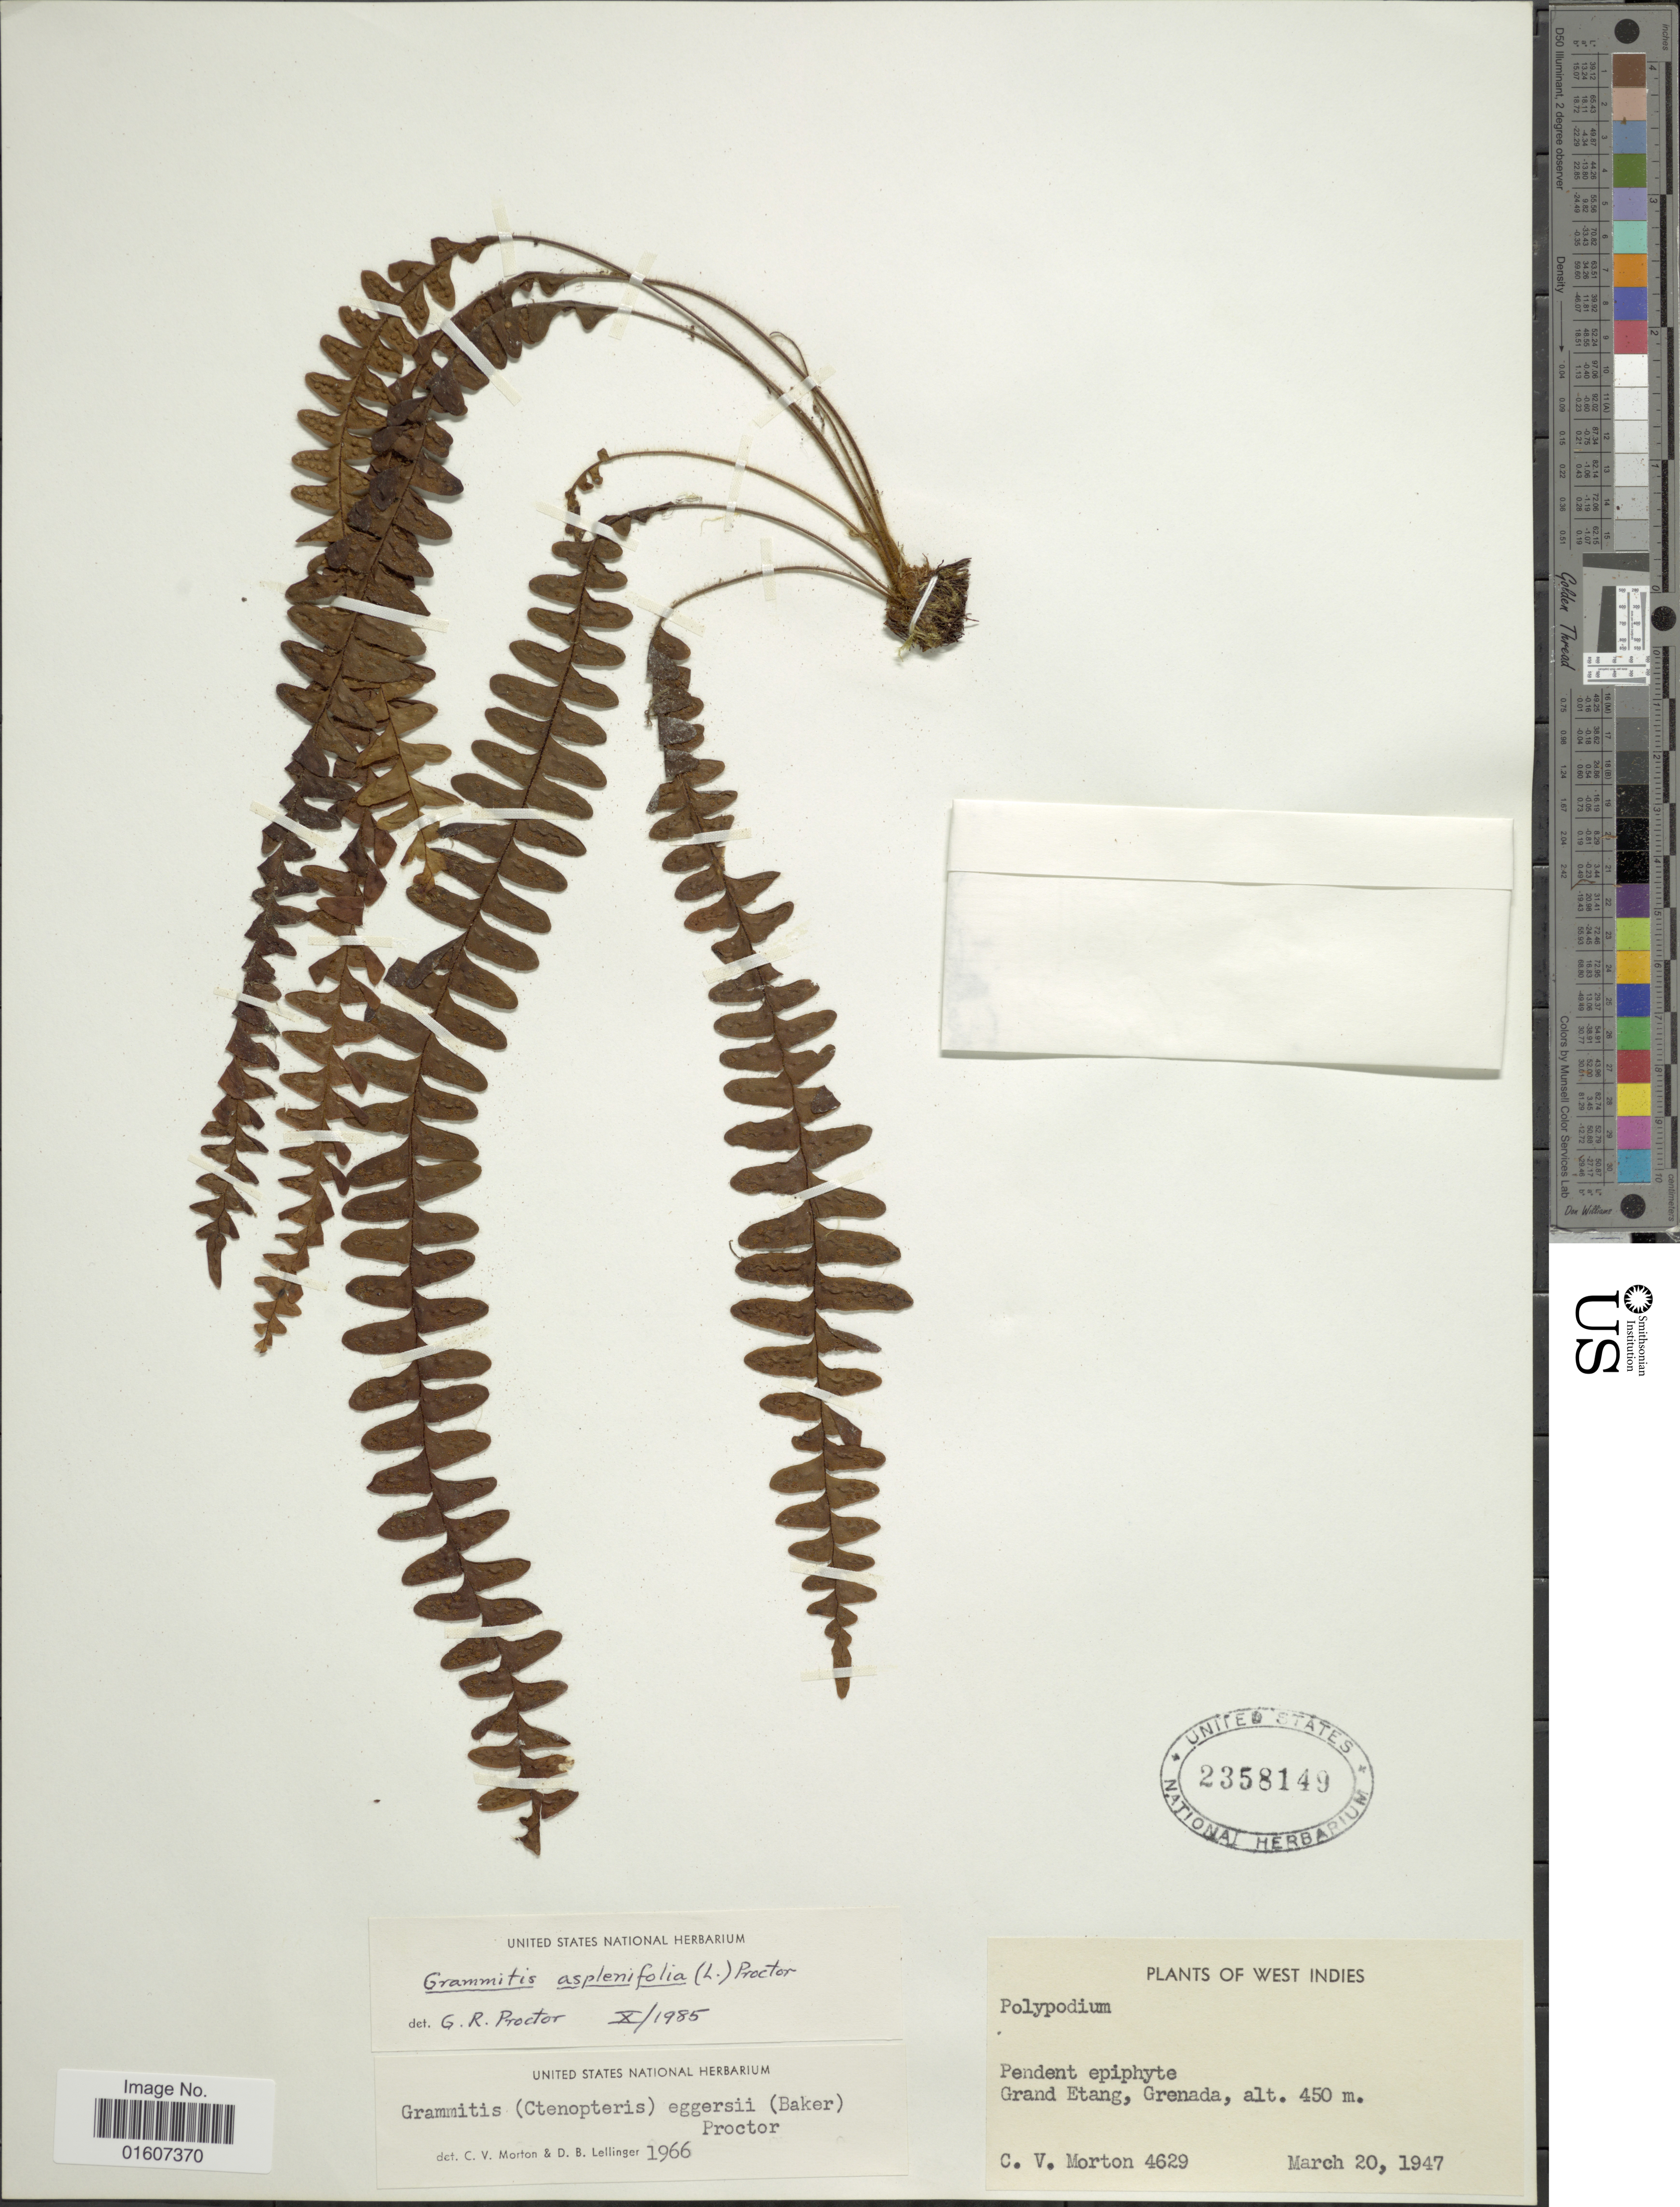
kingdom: Plantae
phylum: Tracheophyta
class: Polypodiopsida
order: Polypodiales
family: Polypodiaceae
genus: Terpsichore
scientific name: Terpsichore asplenifolia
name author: (L.) A.R. Sm.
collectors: C. V. Morton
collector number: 4629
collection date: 1947-03-20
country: Grenada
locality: Grand Etang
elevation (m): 450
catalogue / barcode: US 2358149